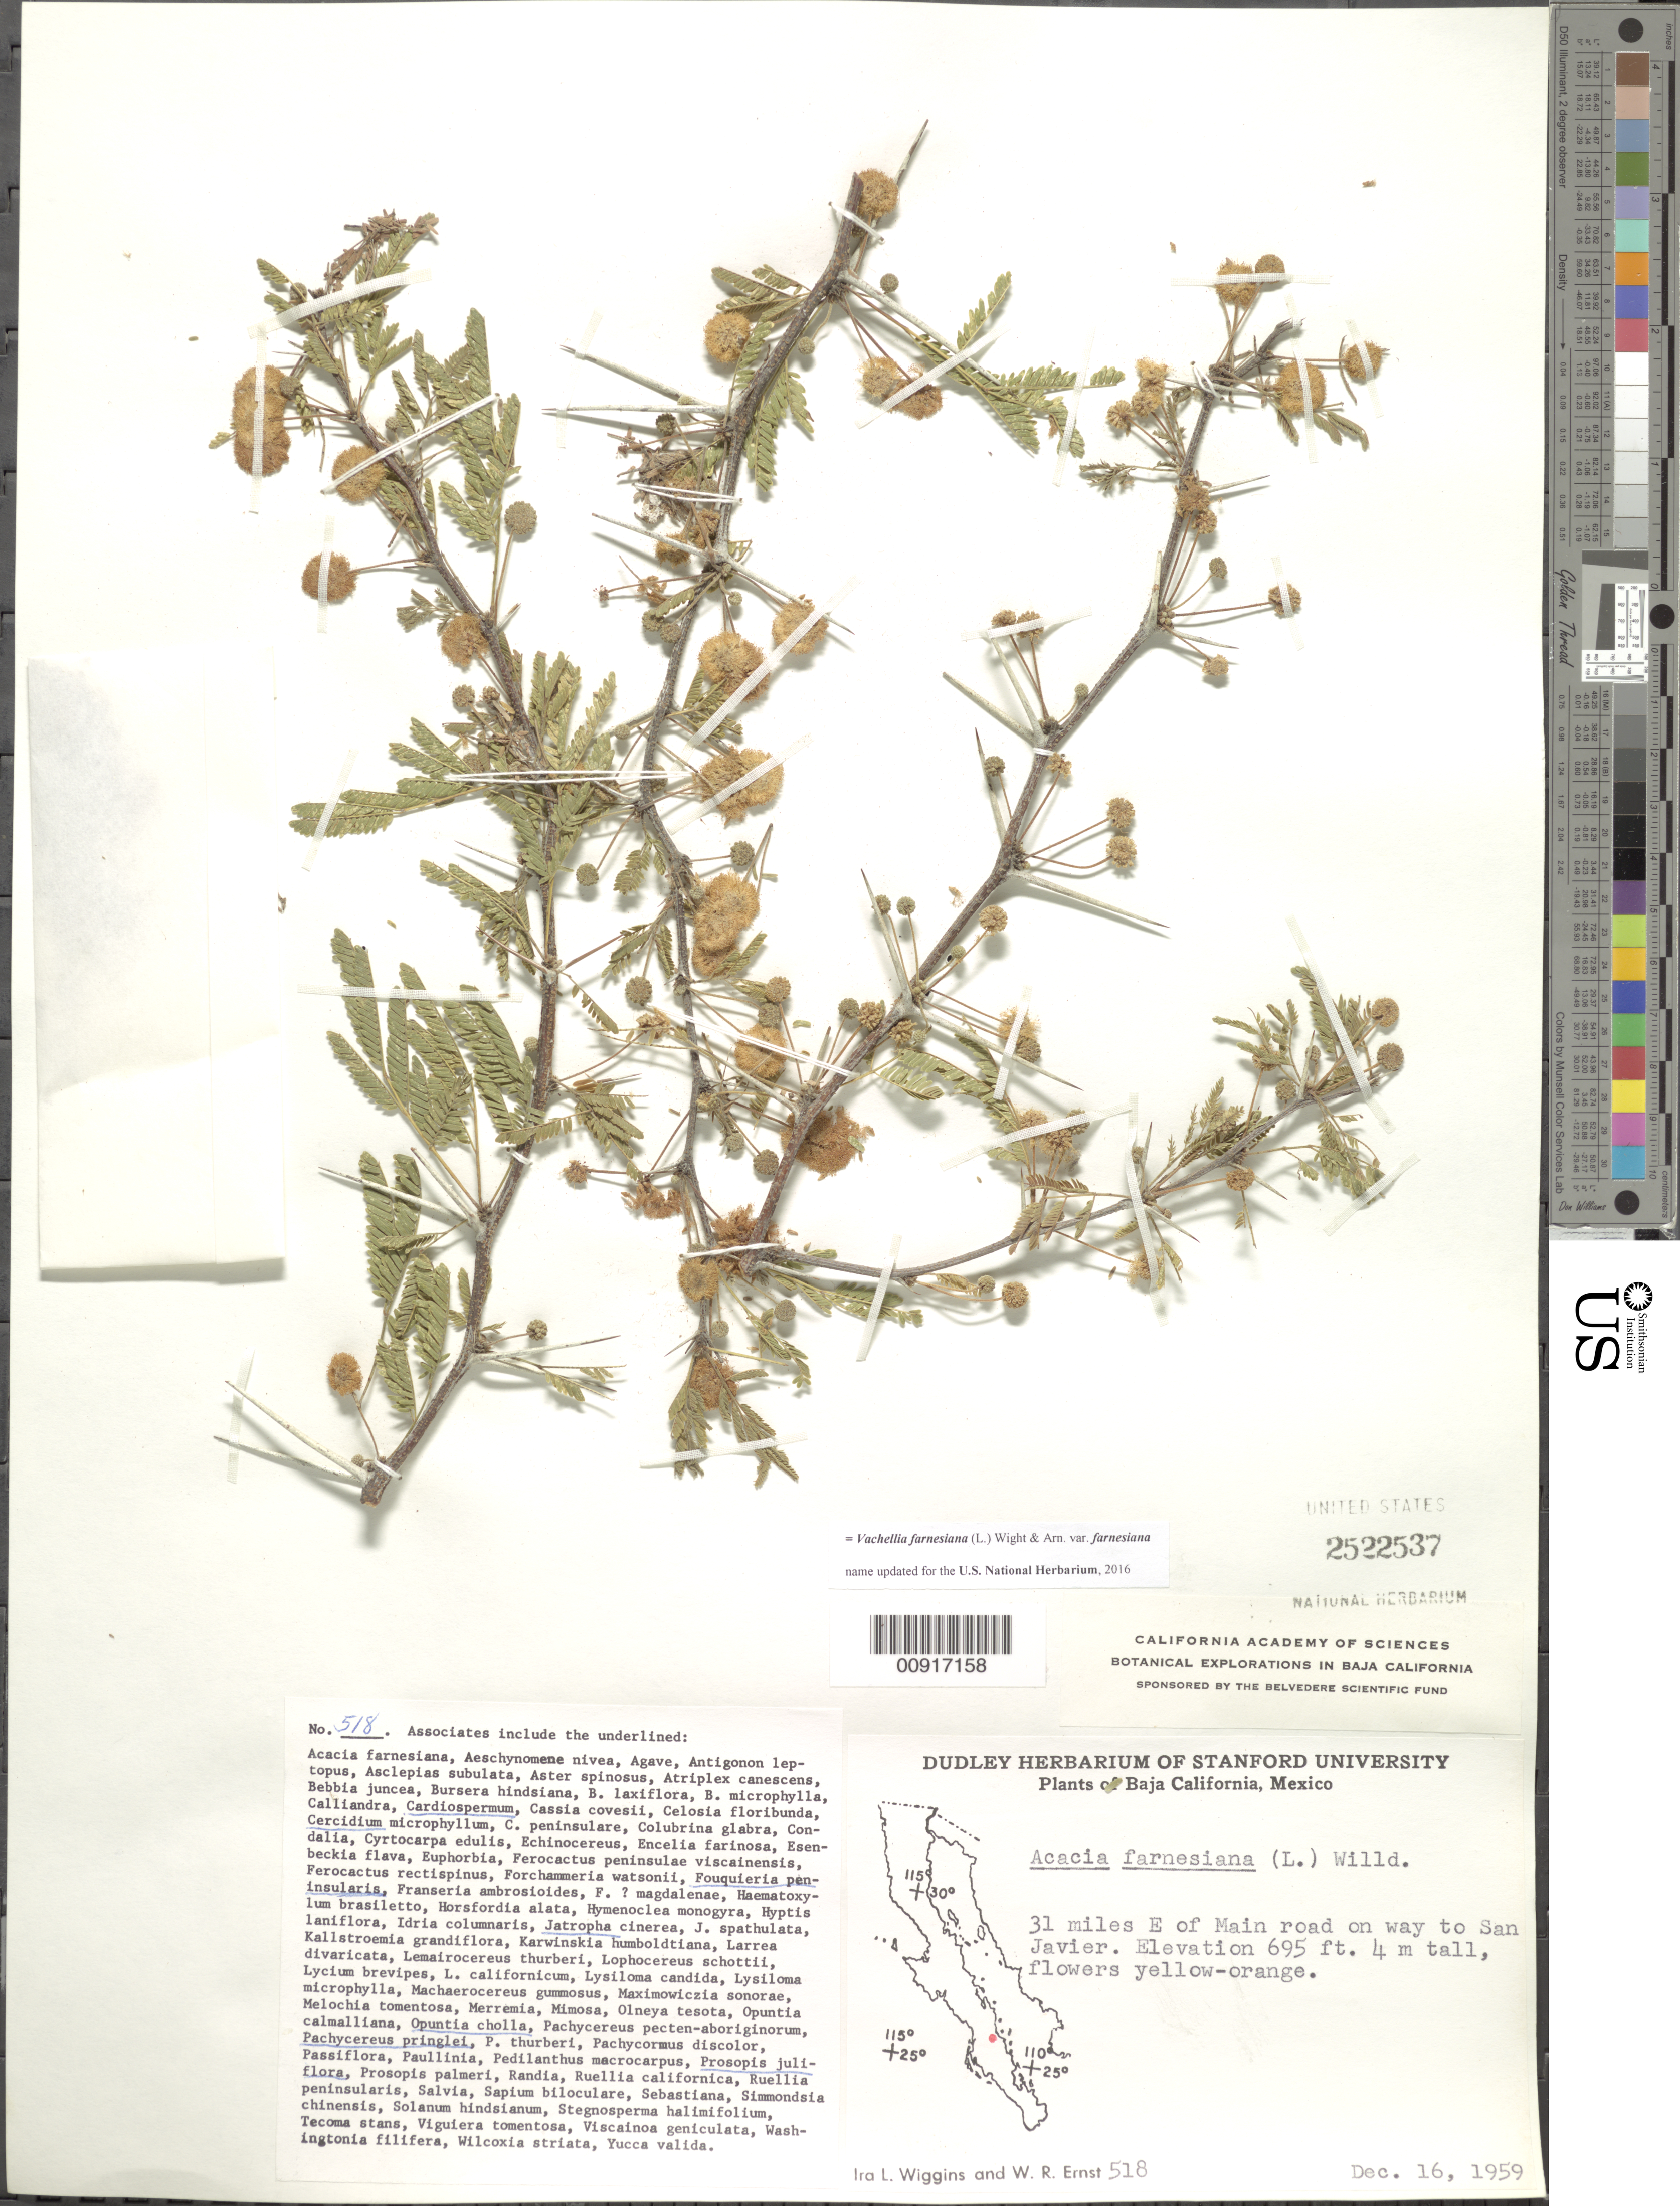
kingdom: Plantae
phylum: Tracheophyta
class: Magnoliopsida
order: Fabales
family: Fabaceae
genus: Vachellia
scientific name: Vachellia farnesiana var. farnesiana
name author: (L.) Wight & Arn.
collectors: I. L. Wiggins & W. R. Ernst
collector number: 518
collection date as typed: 16 Dec 1959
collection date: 1959-12-16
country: Mexico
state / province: Baja California Sur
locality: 31 miles E of Main road on way to San Javier.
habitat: Associates: Cardiospermum, Cercidium, Fouquieria peninsularis, Jatropha, Opuntia cholla, Pachycereus pringlei, Prosopis juliflora.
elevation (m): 212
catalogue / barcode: US 2522537